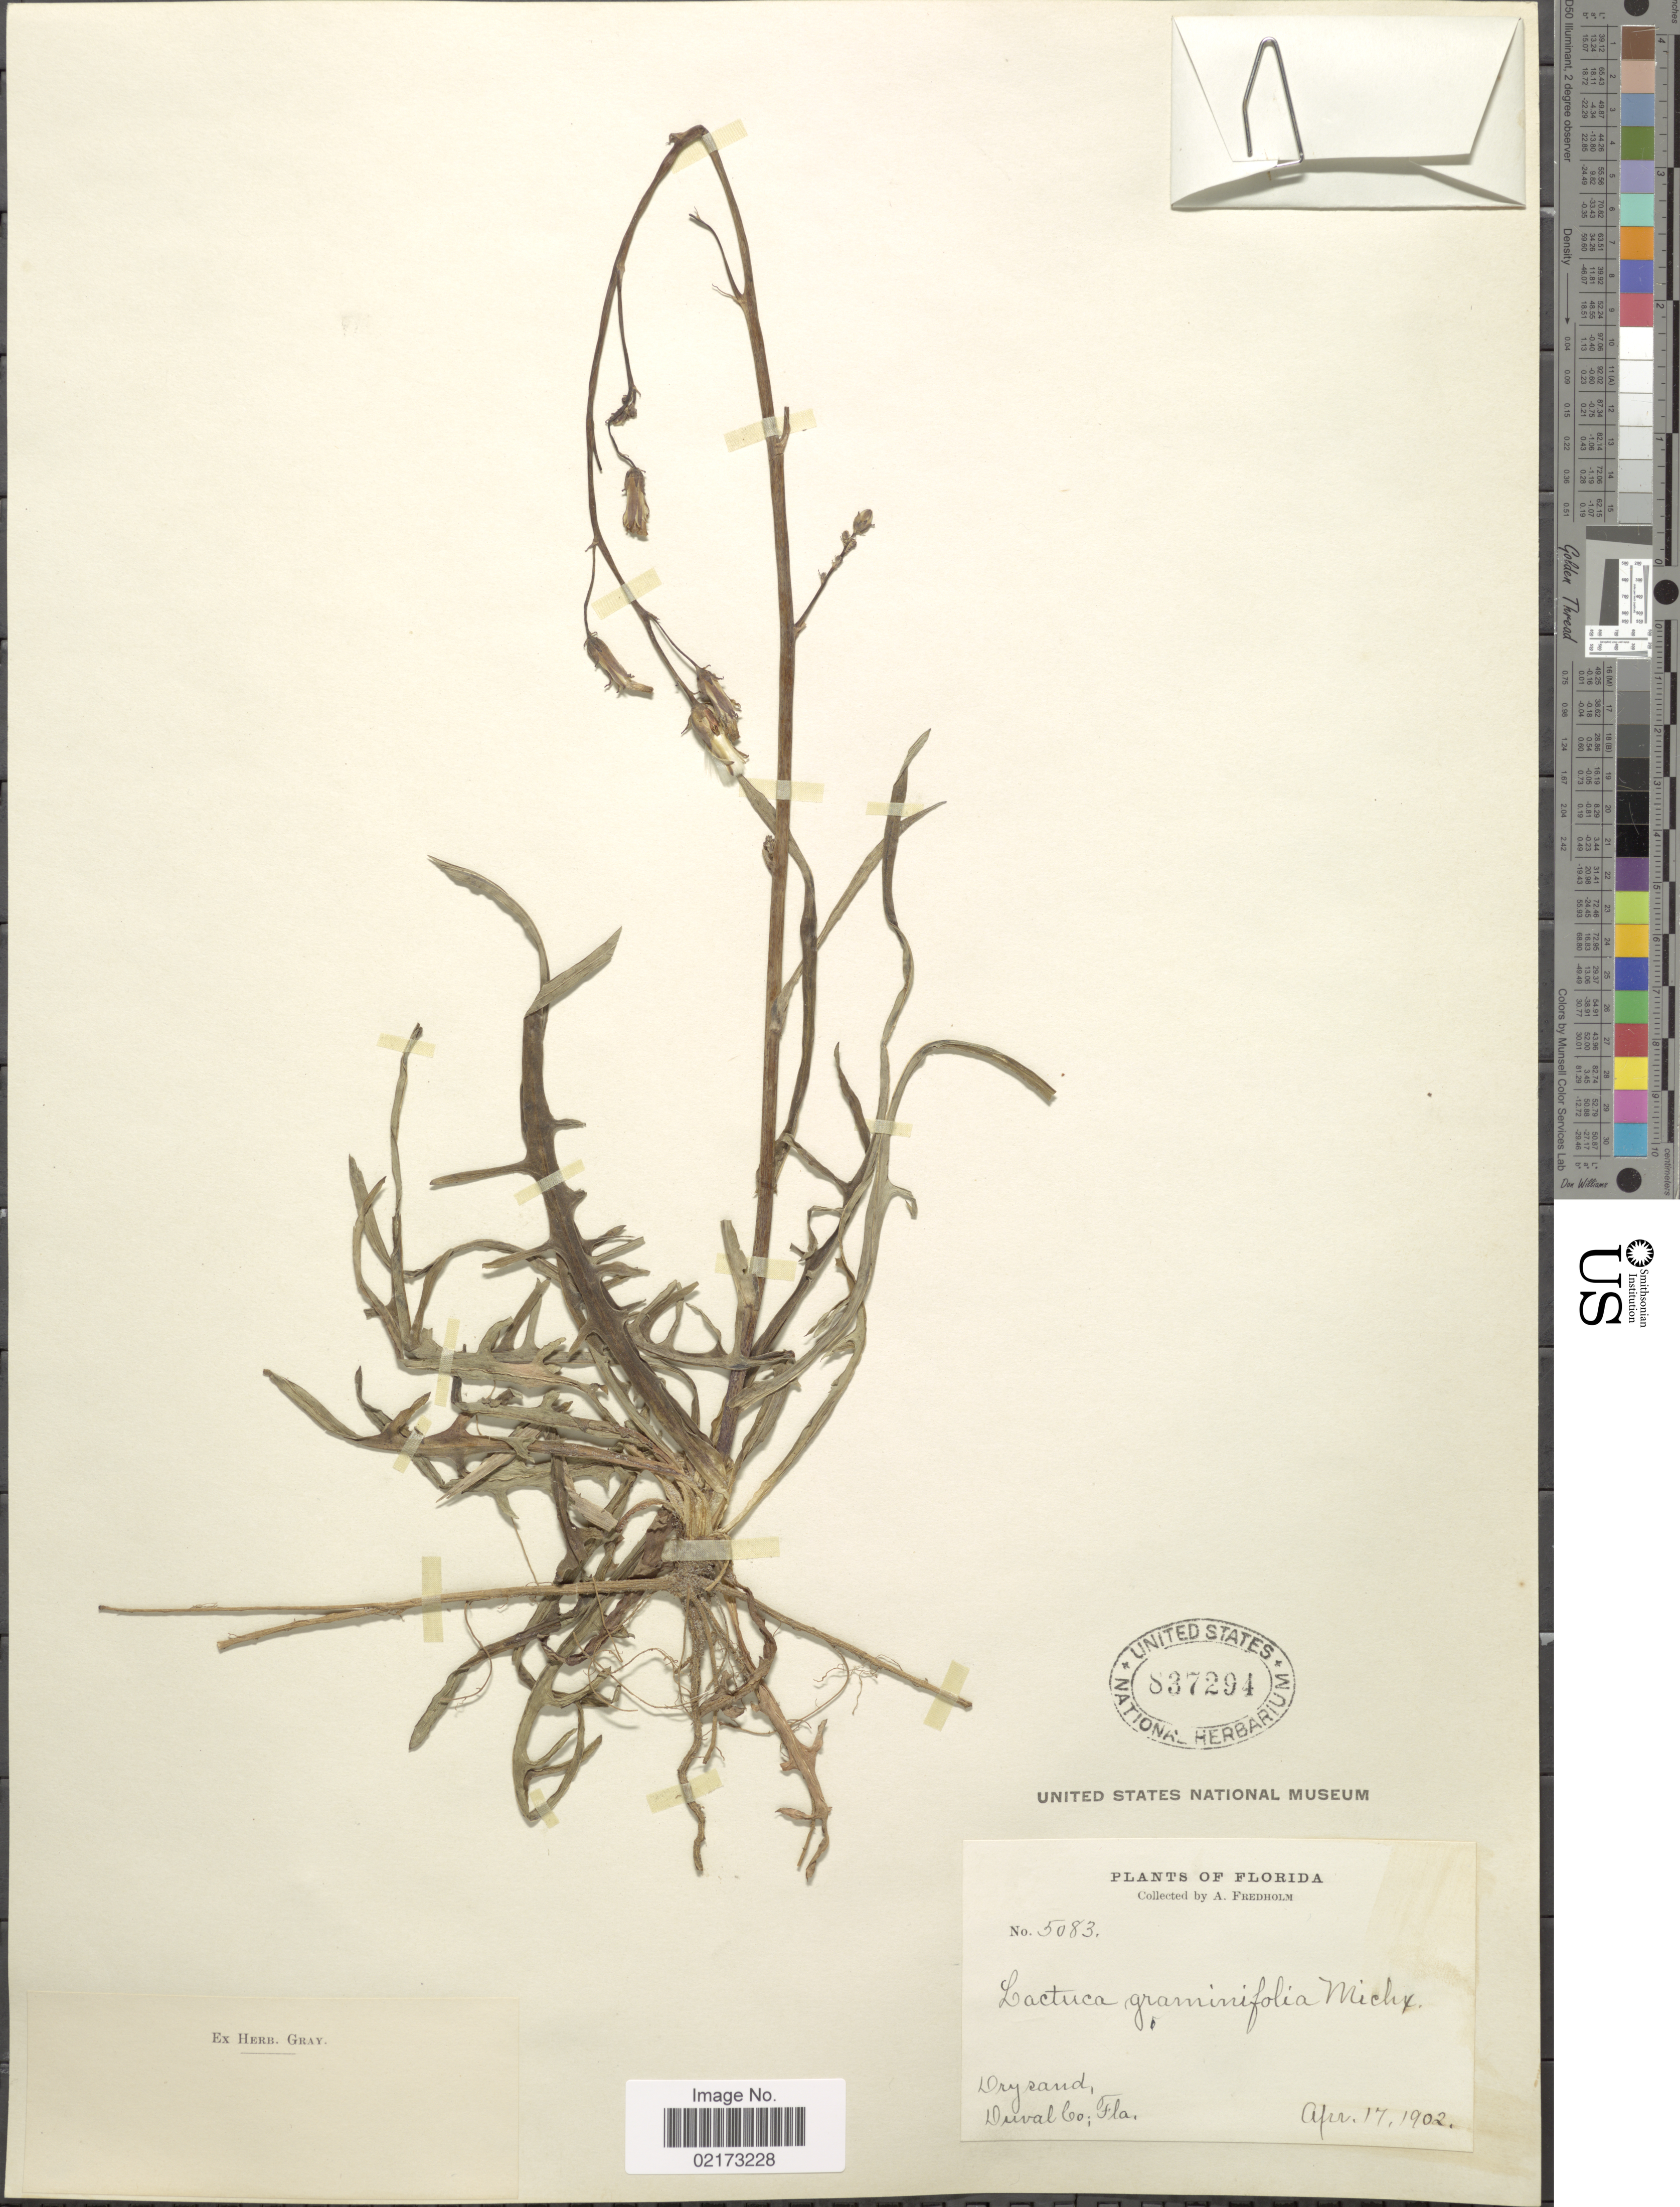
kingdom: Plantae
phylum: Tracheophyta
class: Magnoliopsida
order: Asterales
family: Asteraceae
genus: Lactuca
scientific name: Lactuca graminifolia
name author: Michx.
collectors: A. Fredholm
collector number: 5083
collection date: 1902-04-17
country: United States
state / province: Florida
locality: Duval Co., Fla.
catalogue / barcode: US 837294